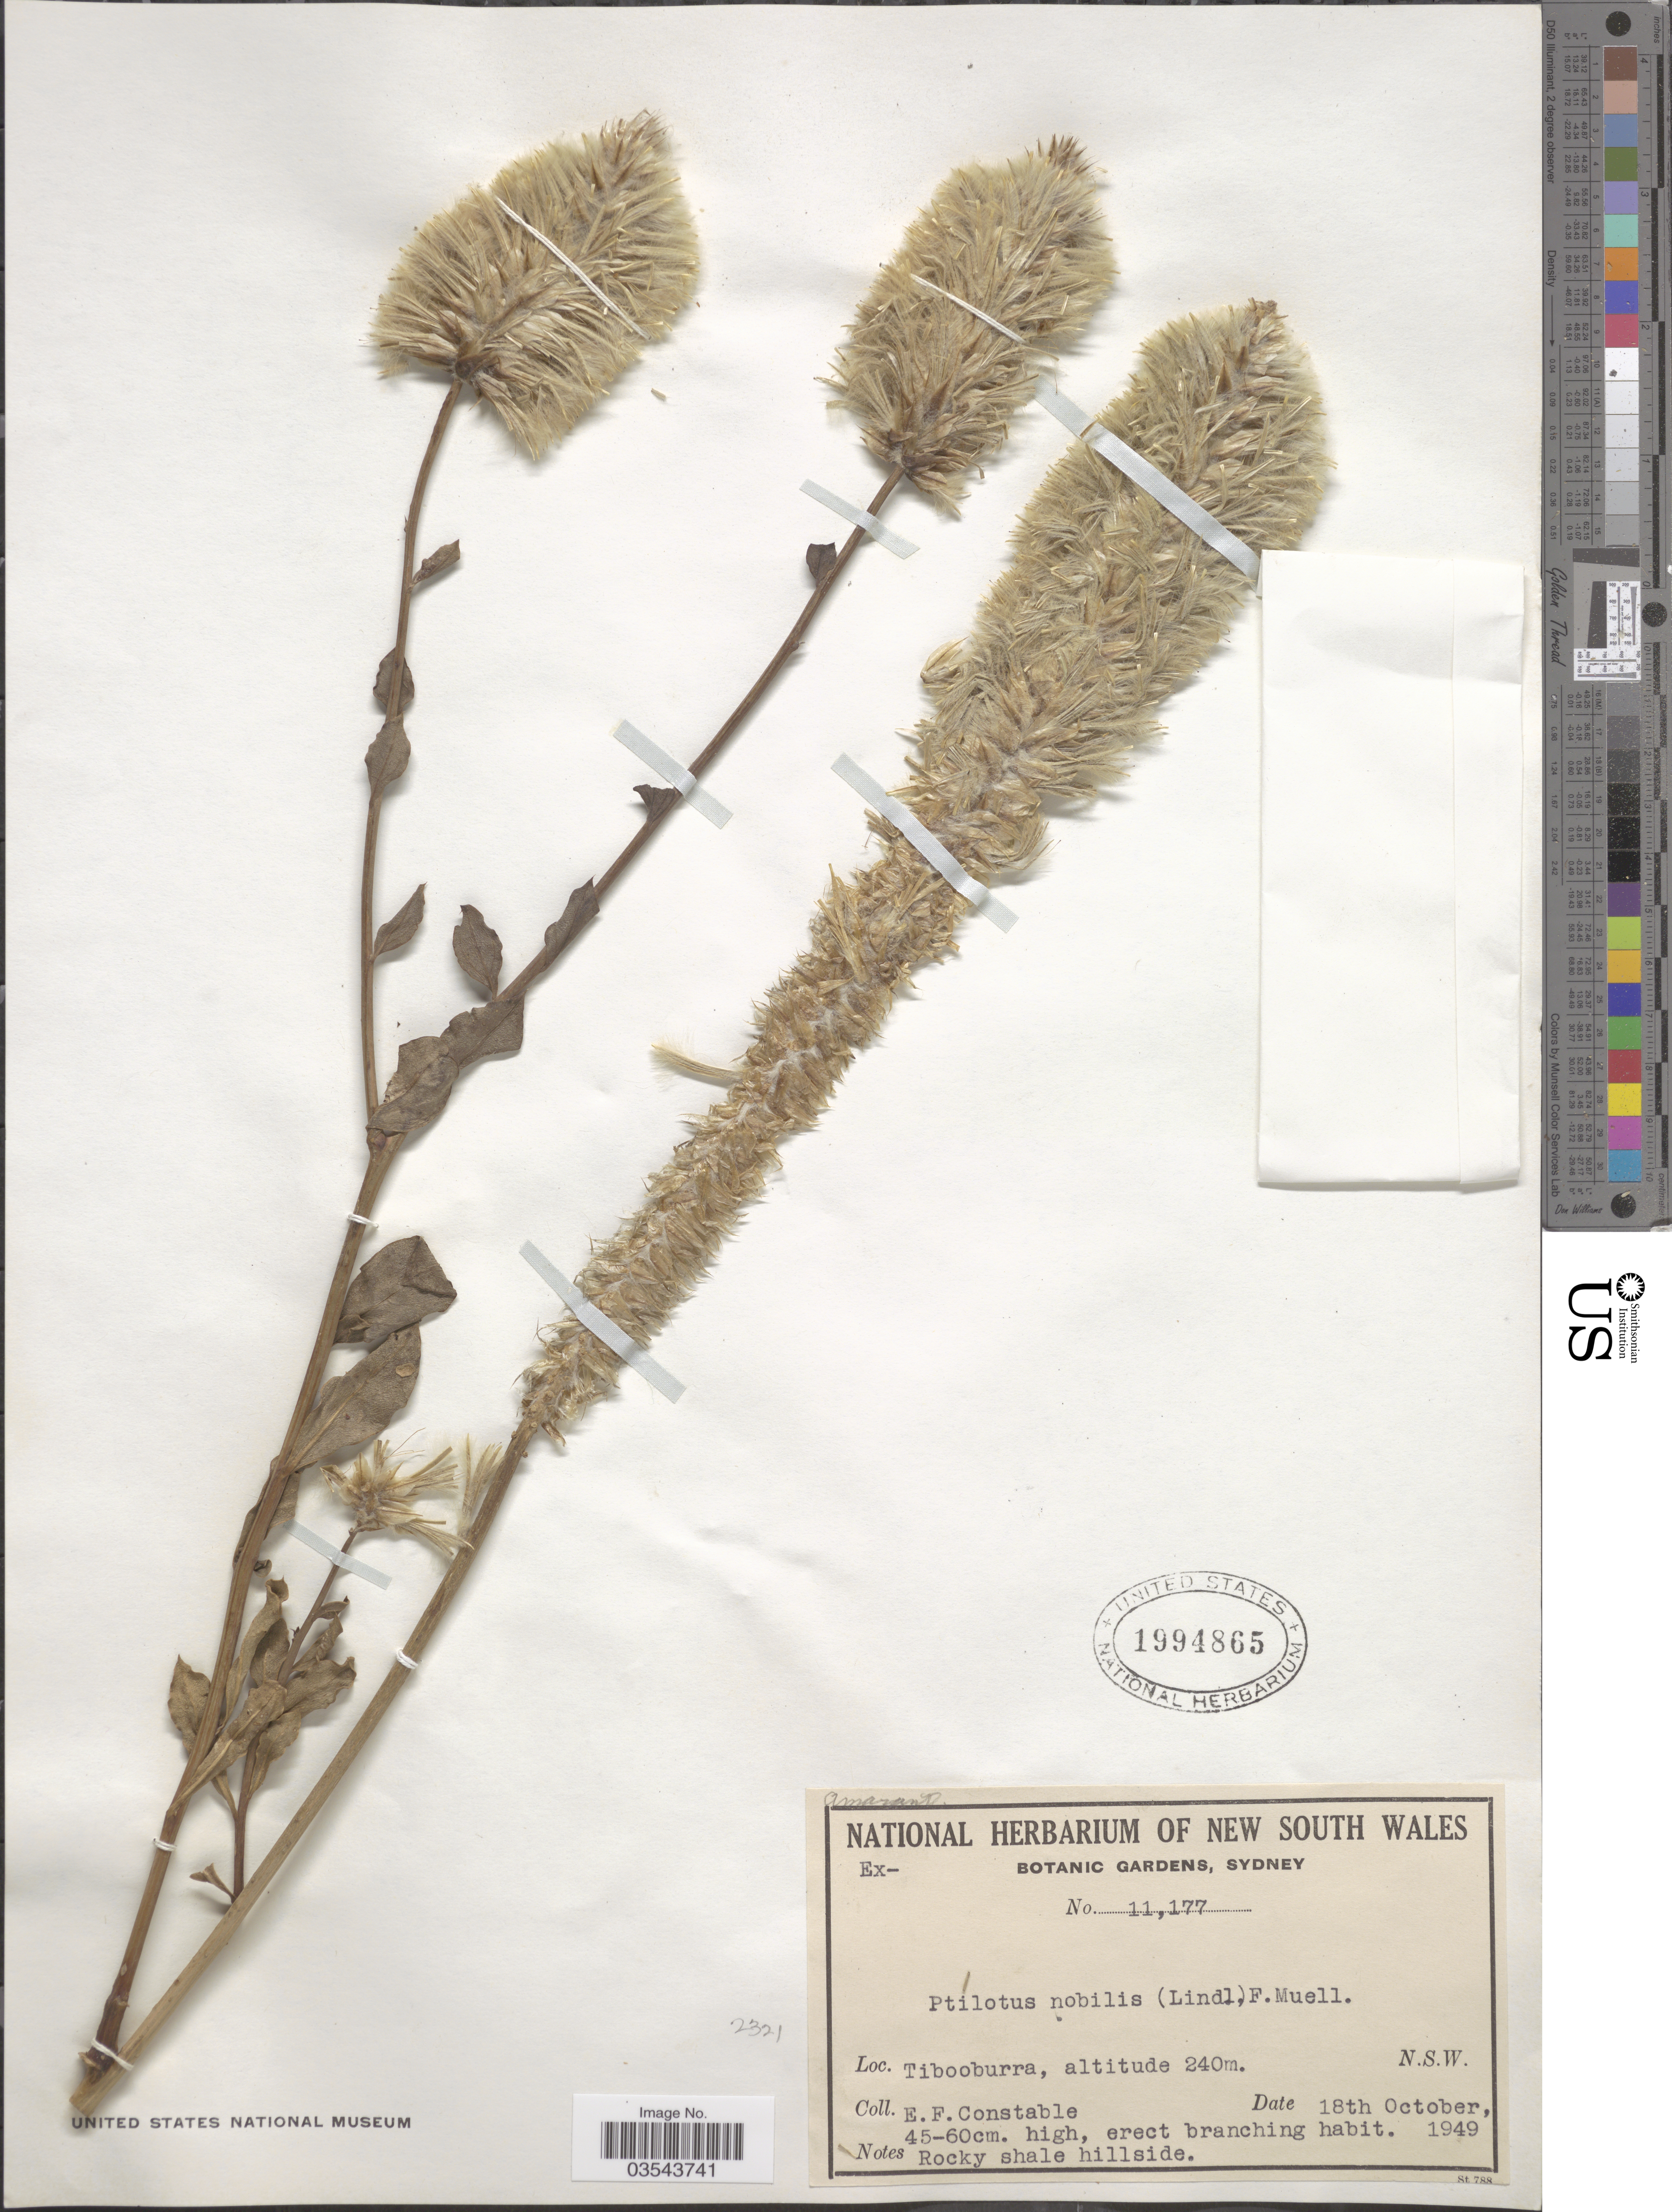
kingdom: Plantae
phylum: Tracheophyta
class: Magnoliopsida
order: Caryophyllales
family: Amaranthaceae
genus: Ptilotus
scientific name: Ptilotus nobilis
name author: F. Muell.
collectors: E. F. Constable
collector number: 11177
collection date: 1949-10-18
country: Australia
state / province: New South Wales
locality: Tibooburra.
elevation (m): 240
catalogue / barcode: US 1994865